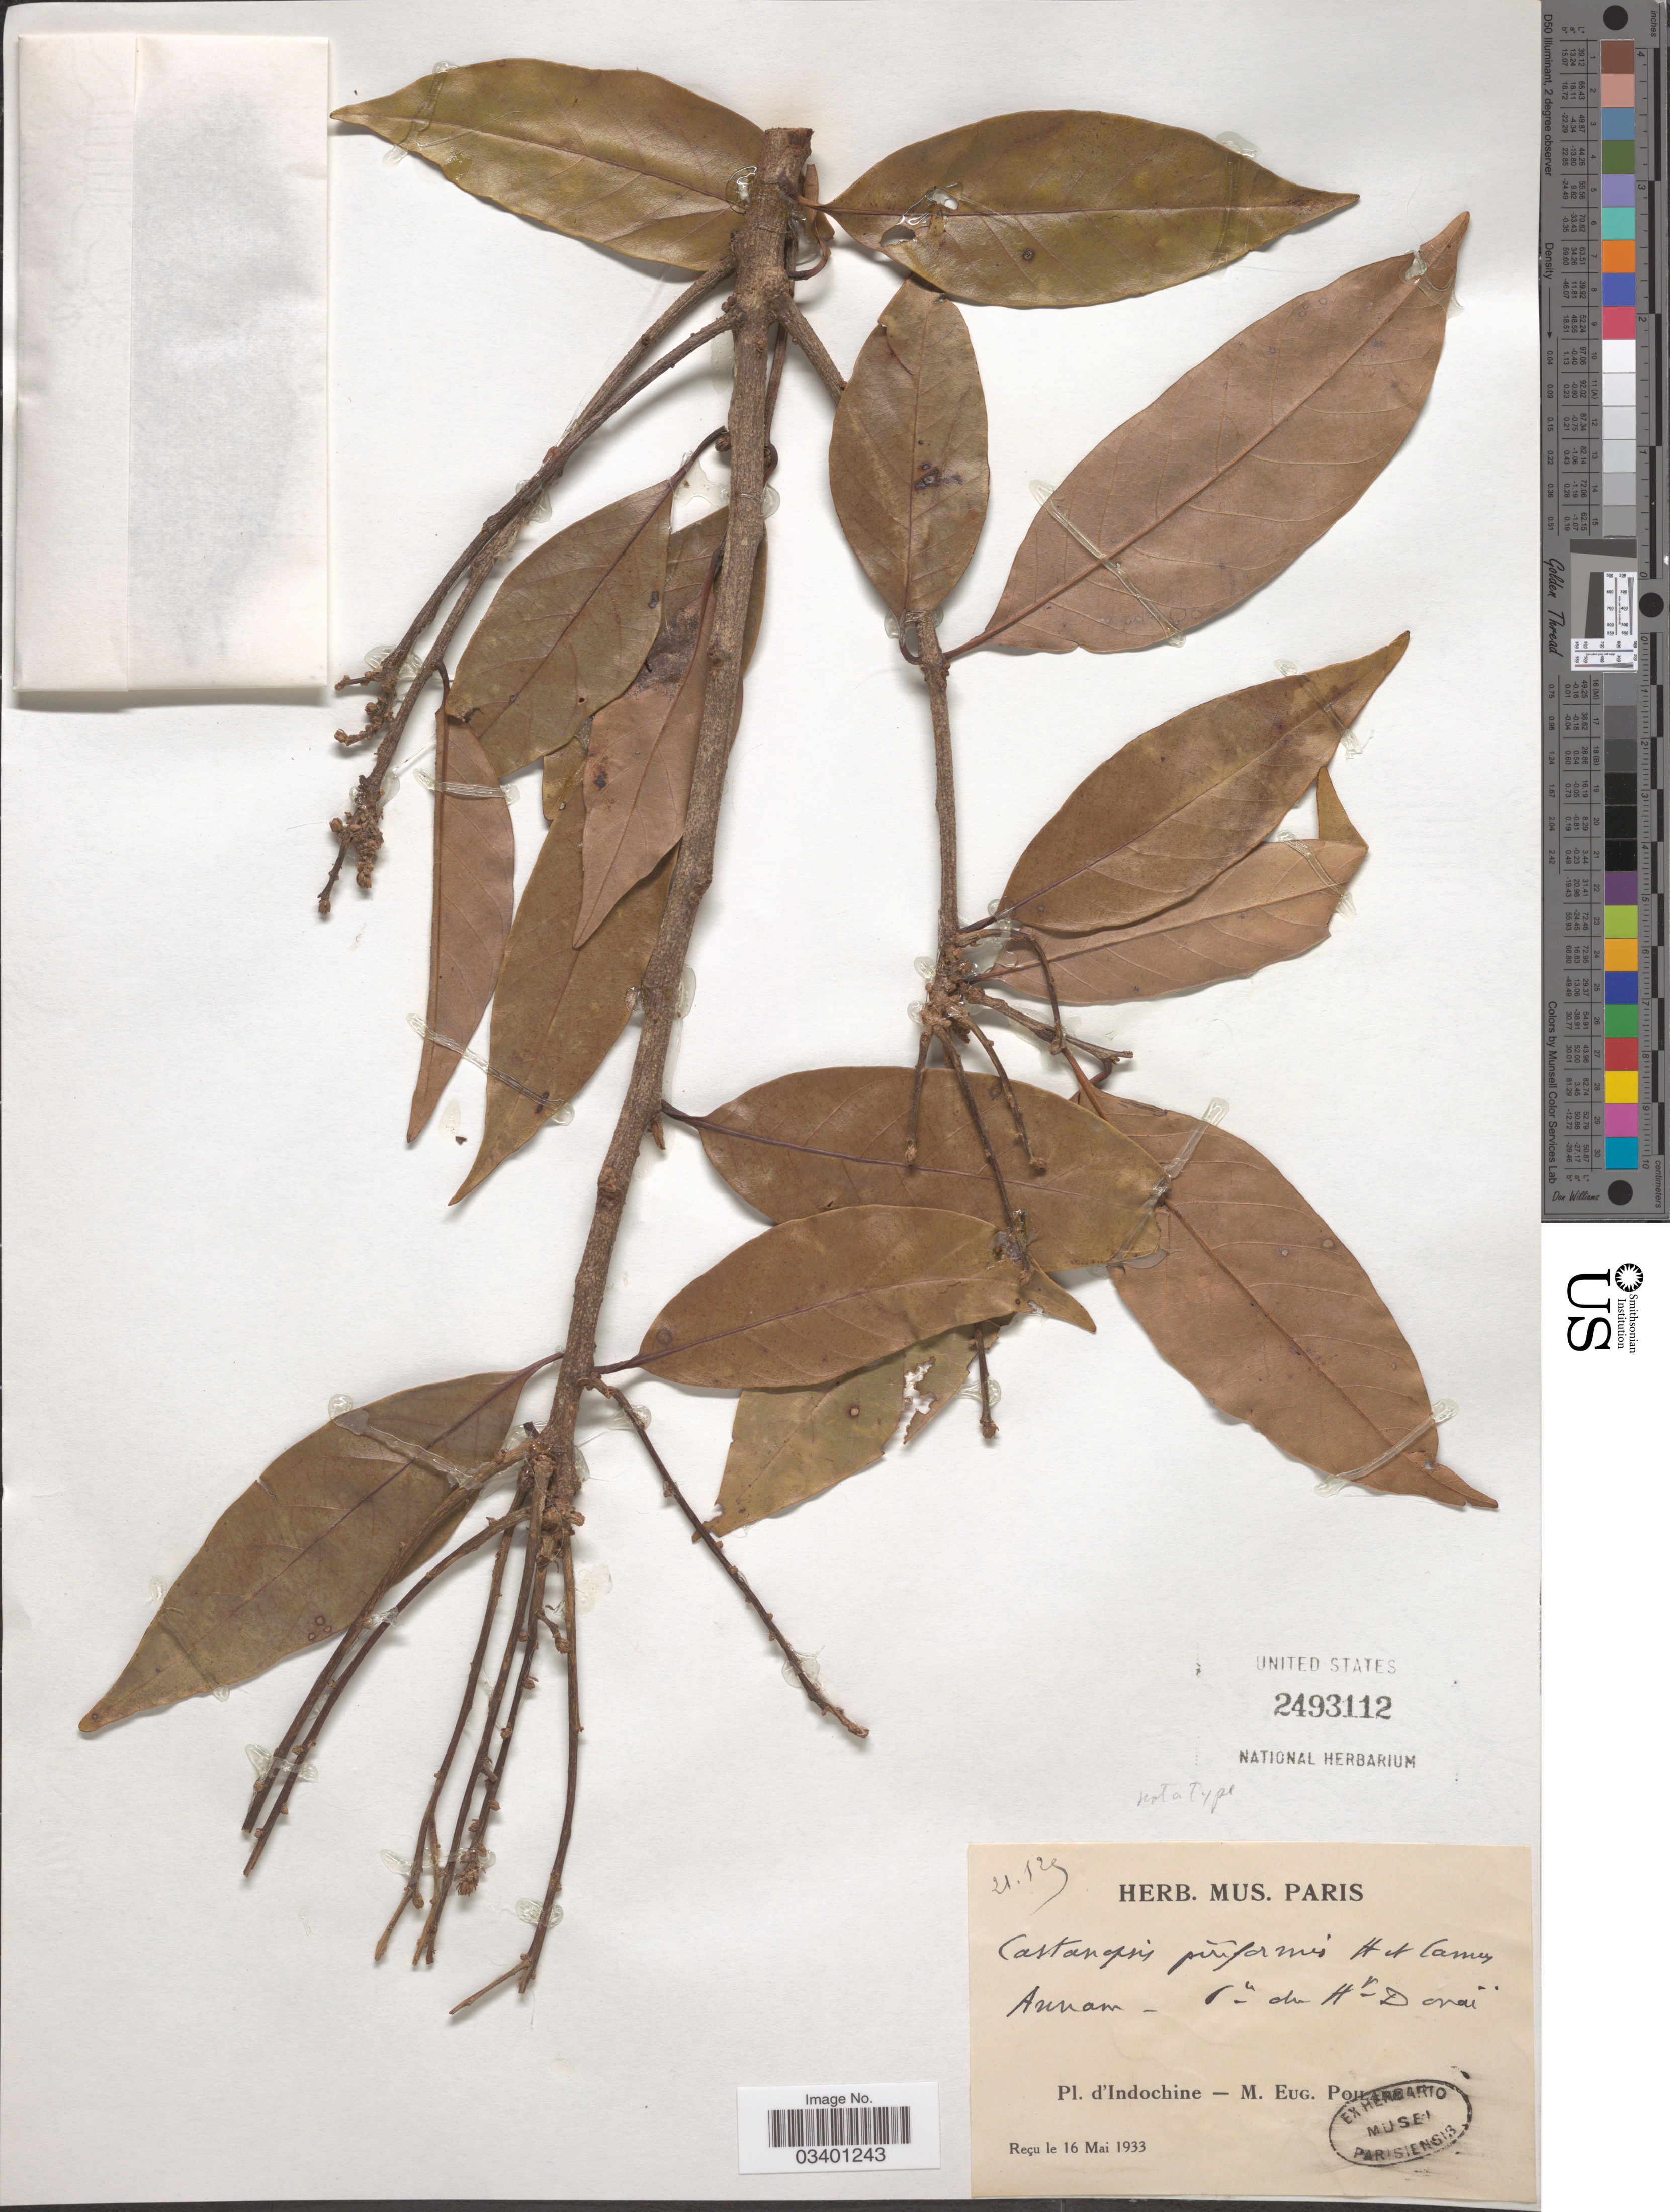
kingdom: Plantae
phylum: Tracheophyta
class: Magnoliopsida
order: Fagales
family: Fagaceae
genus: Castanopsis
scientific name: Castanopsis piriformis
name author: Hickel & A. Camus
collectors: M. Poilane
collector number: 21129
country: Vietnam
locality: Annam - Pte [interpreted] du Ht Donaï. Indochine.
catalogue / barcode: US 2493112